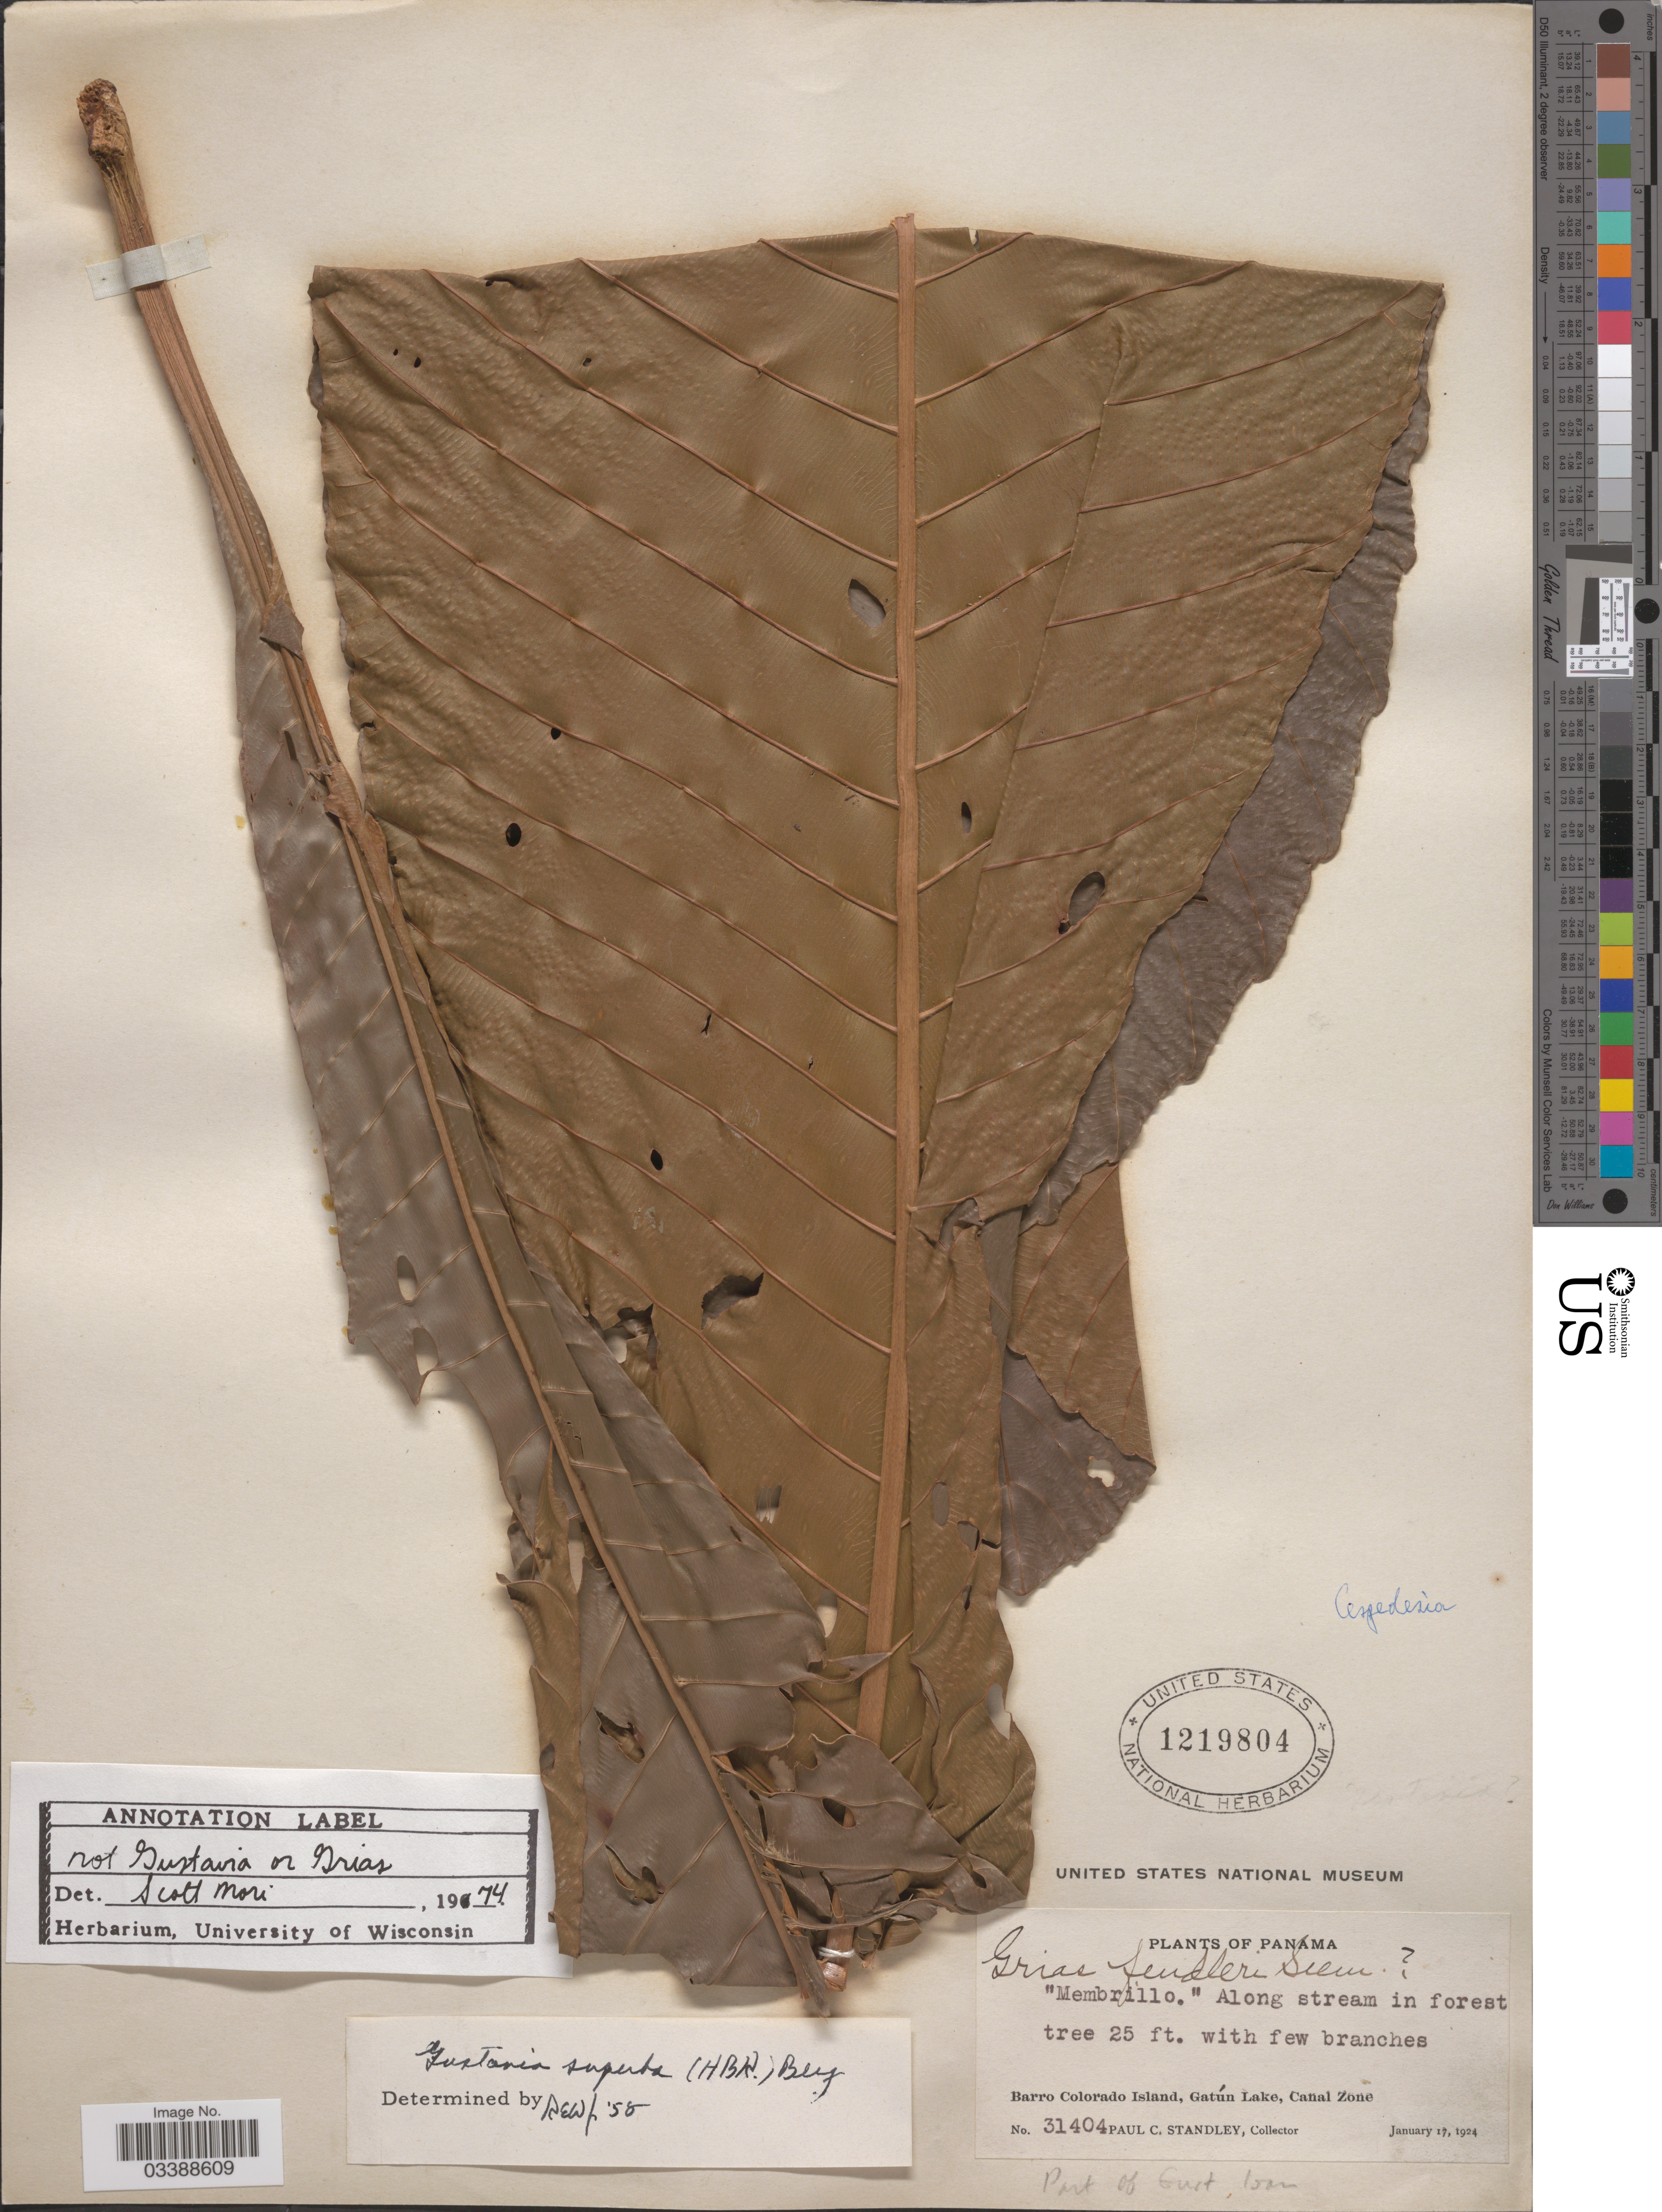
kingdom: Plantae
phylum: Tracheophyta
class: Magnoliopsida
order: Malpighiales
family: Ochnaceae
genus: Cespedesia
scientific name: Cespedesia sp.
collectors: P. C. Standley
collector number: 31404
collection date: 1924-01-17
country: Panama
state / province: Panamá Oeste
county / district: Canal Zone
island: Barro Colorado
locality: Barro Colorado Island, Gatún Lake, Canal Zone.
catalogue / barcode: US 1219804